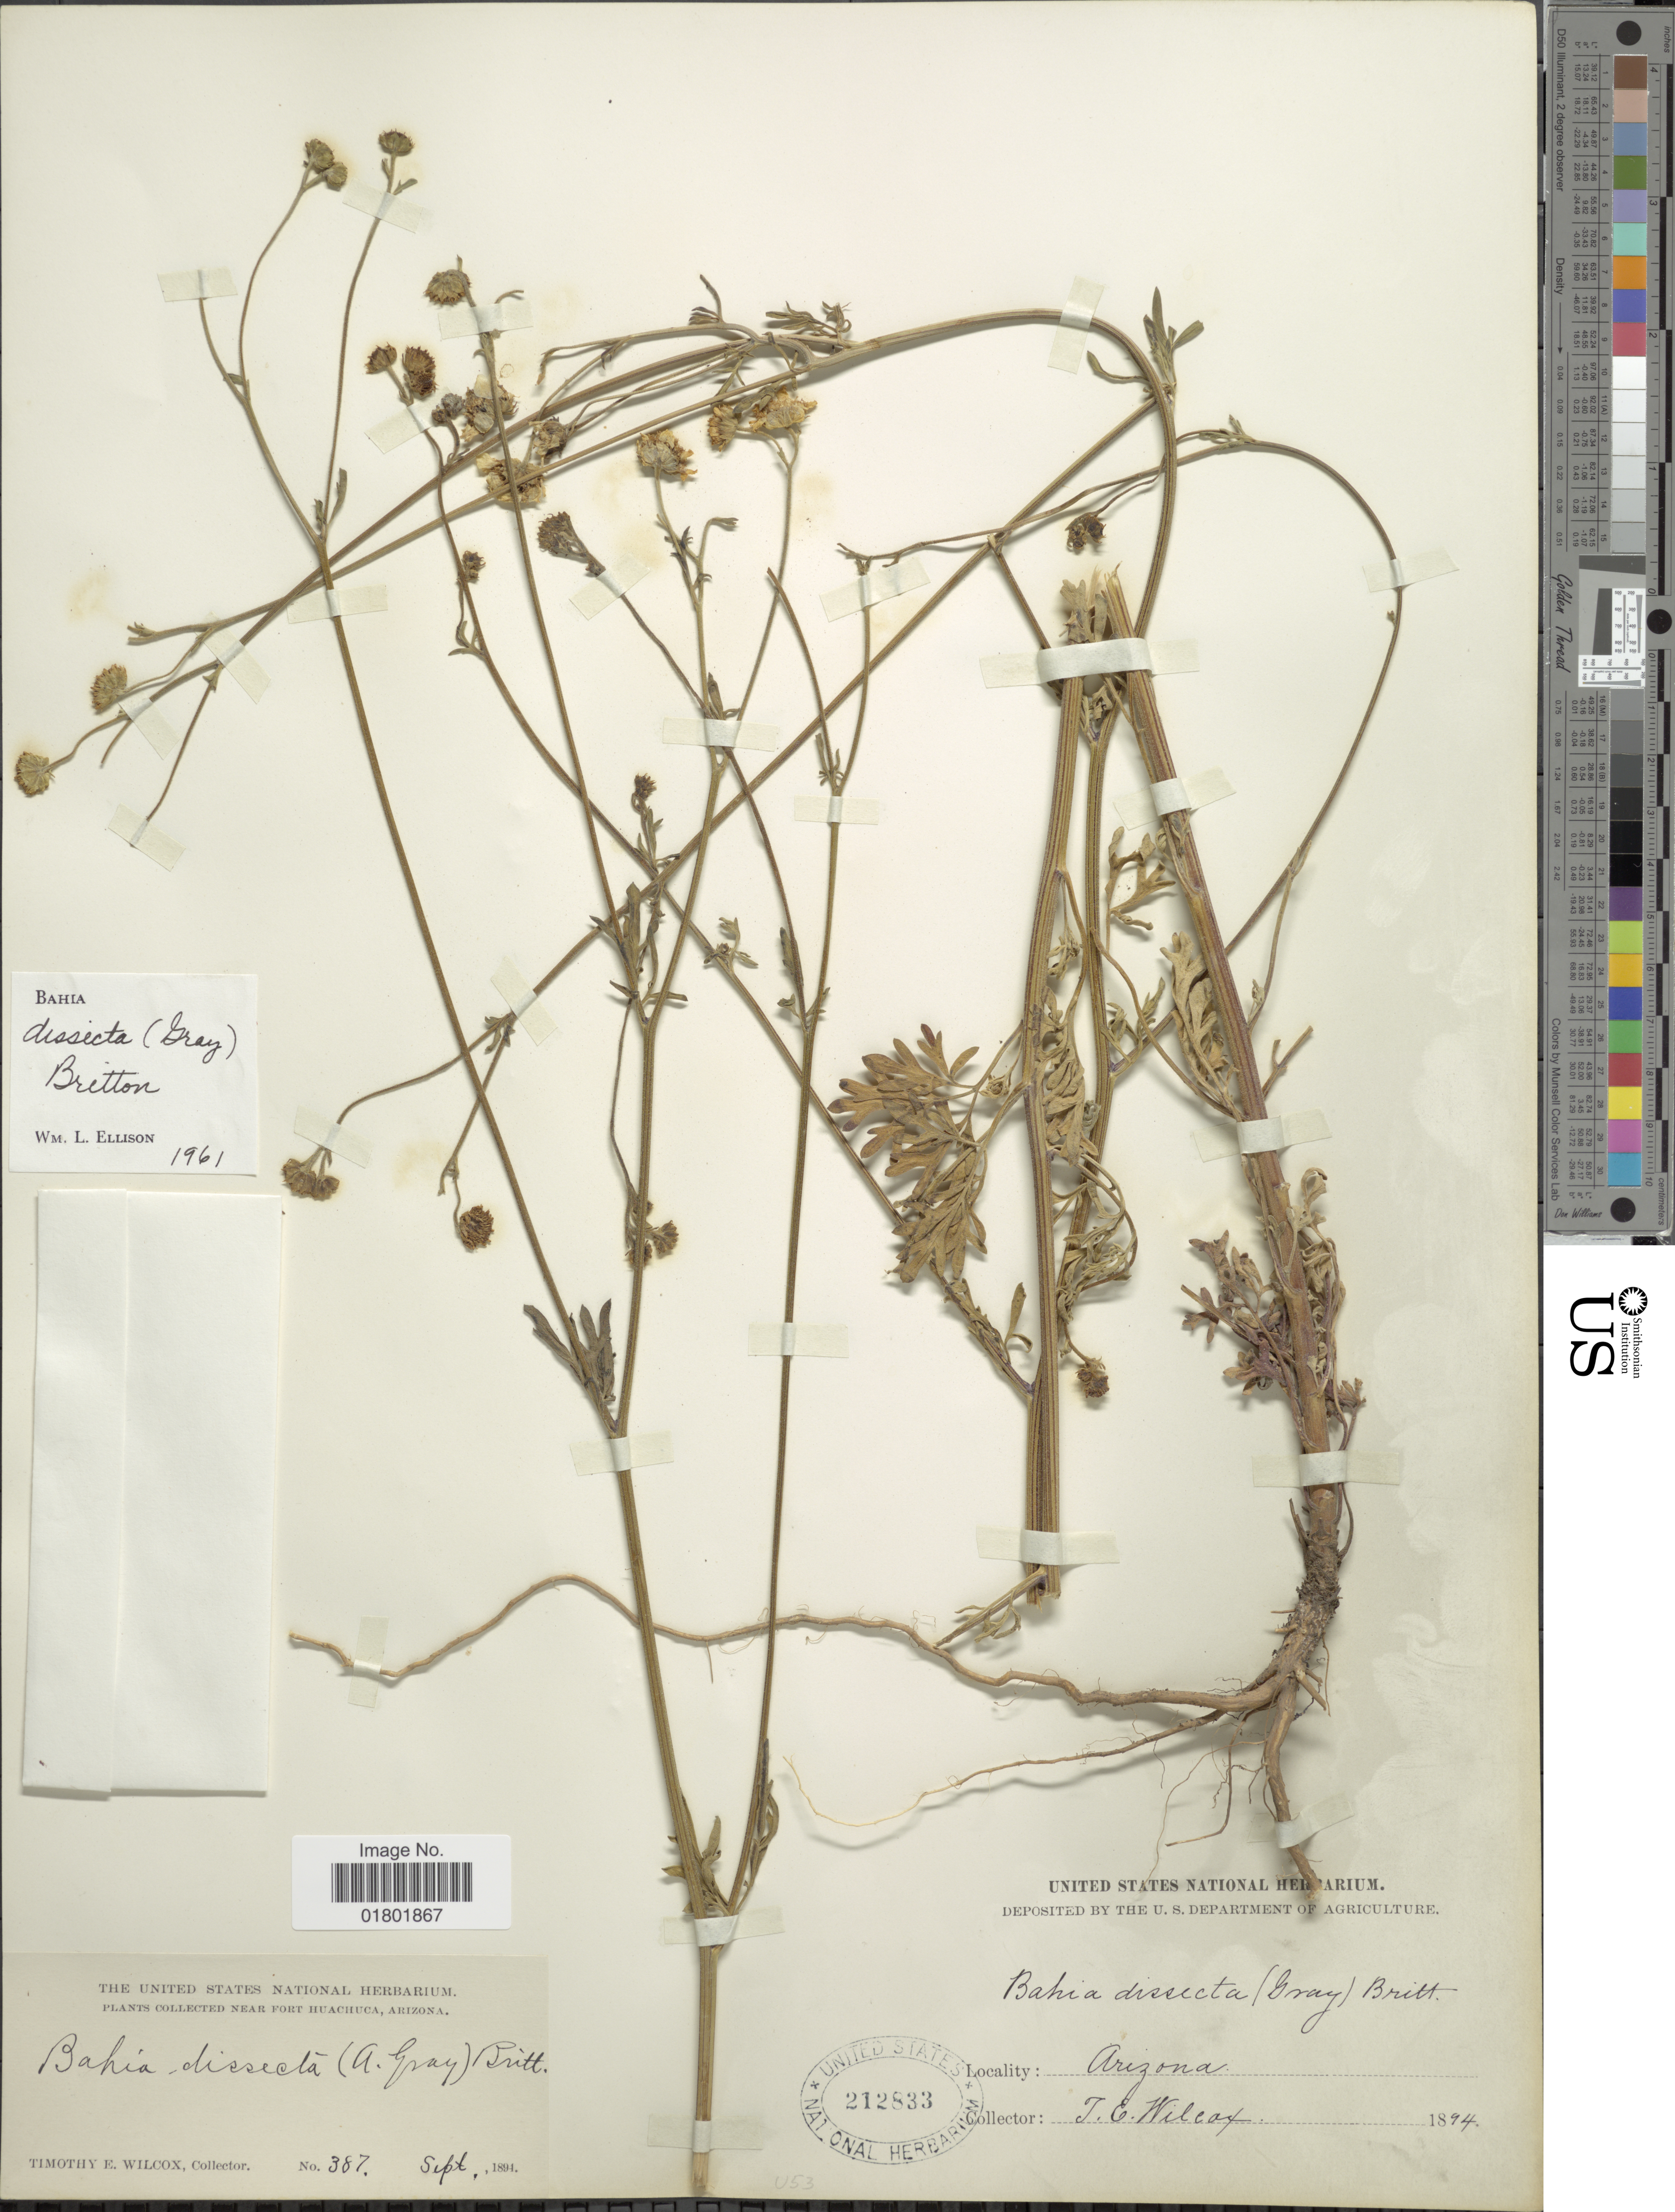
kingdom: Plantae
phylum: Tracheophyta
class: Magnoliopsida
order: Asterales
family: Asteraceae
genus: Bahia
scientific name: Bahia dissecta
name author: (A. Gray) Britton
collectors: T. E. Wilcox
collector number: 387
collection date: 1894-09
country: United States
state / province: Arizona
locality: Near Fort Huachuca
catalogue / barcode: US 212833